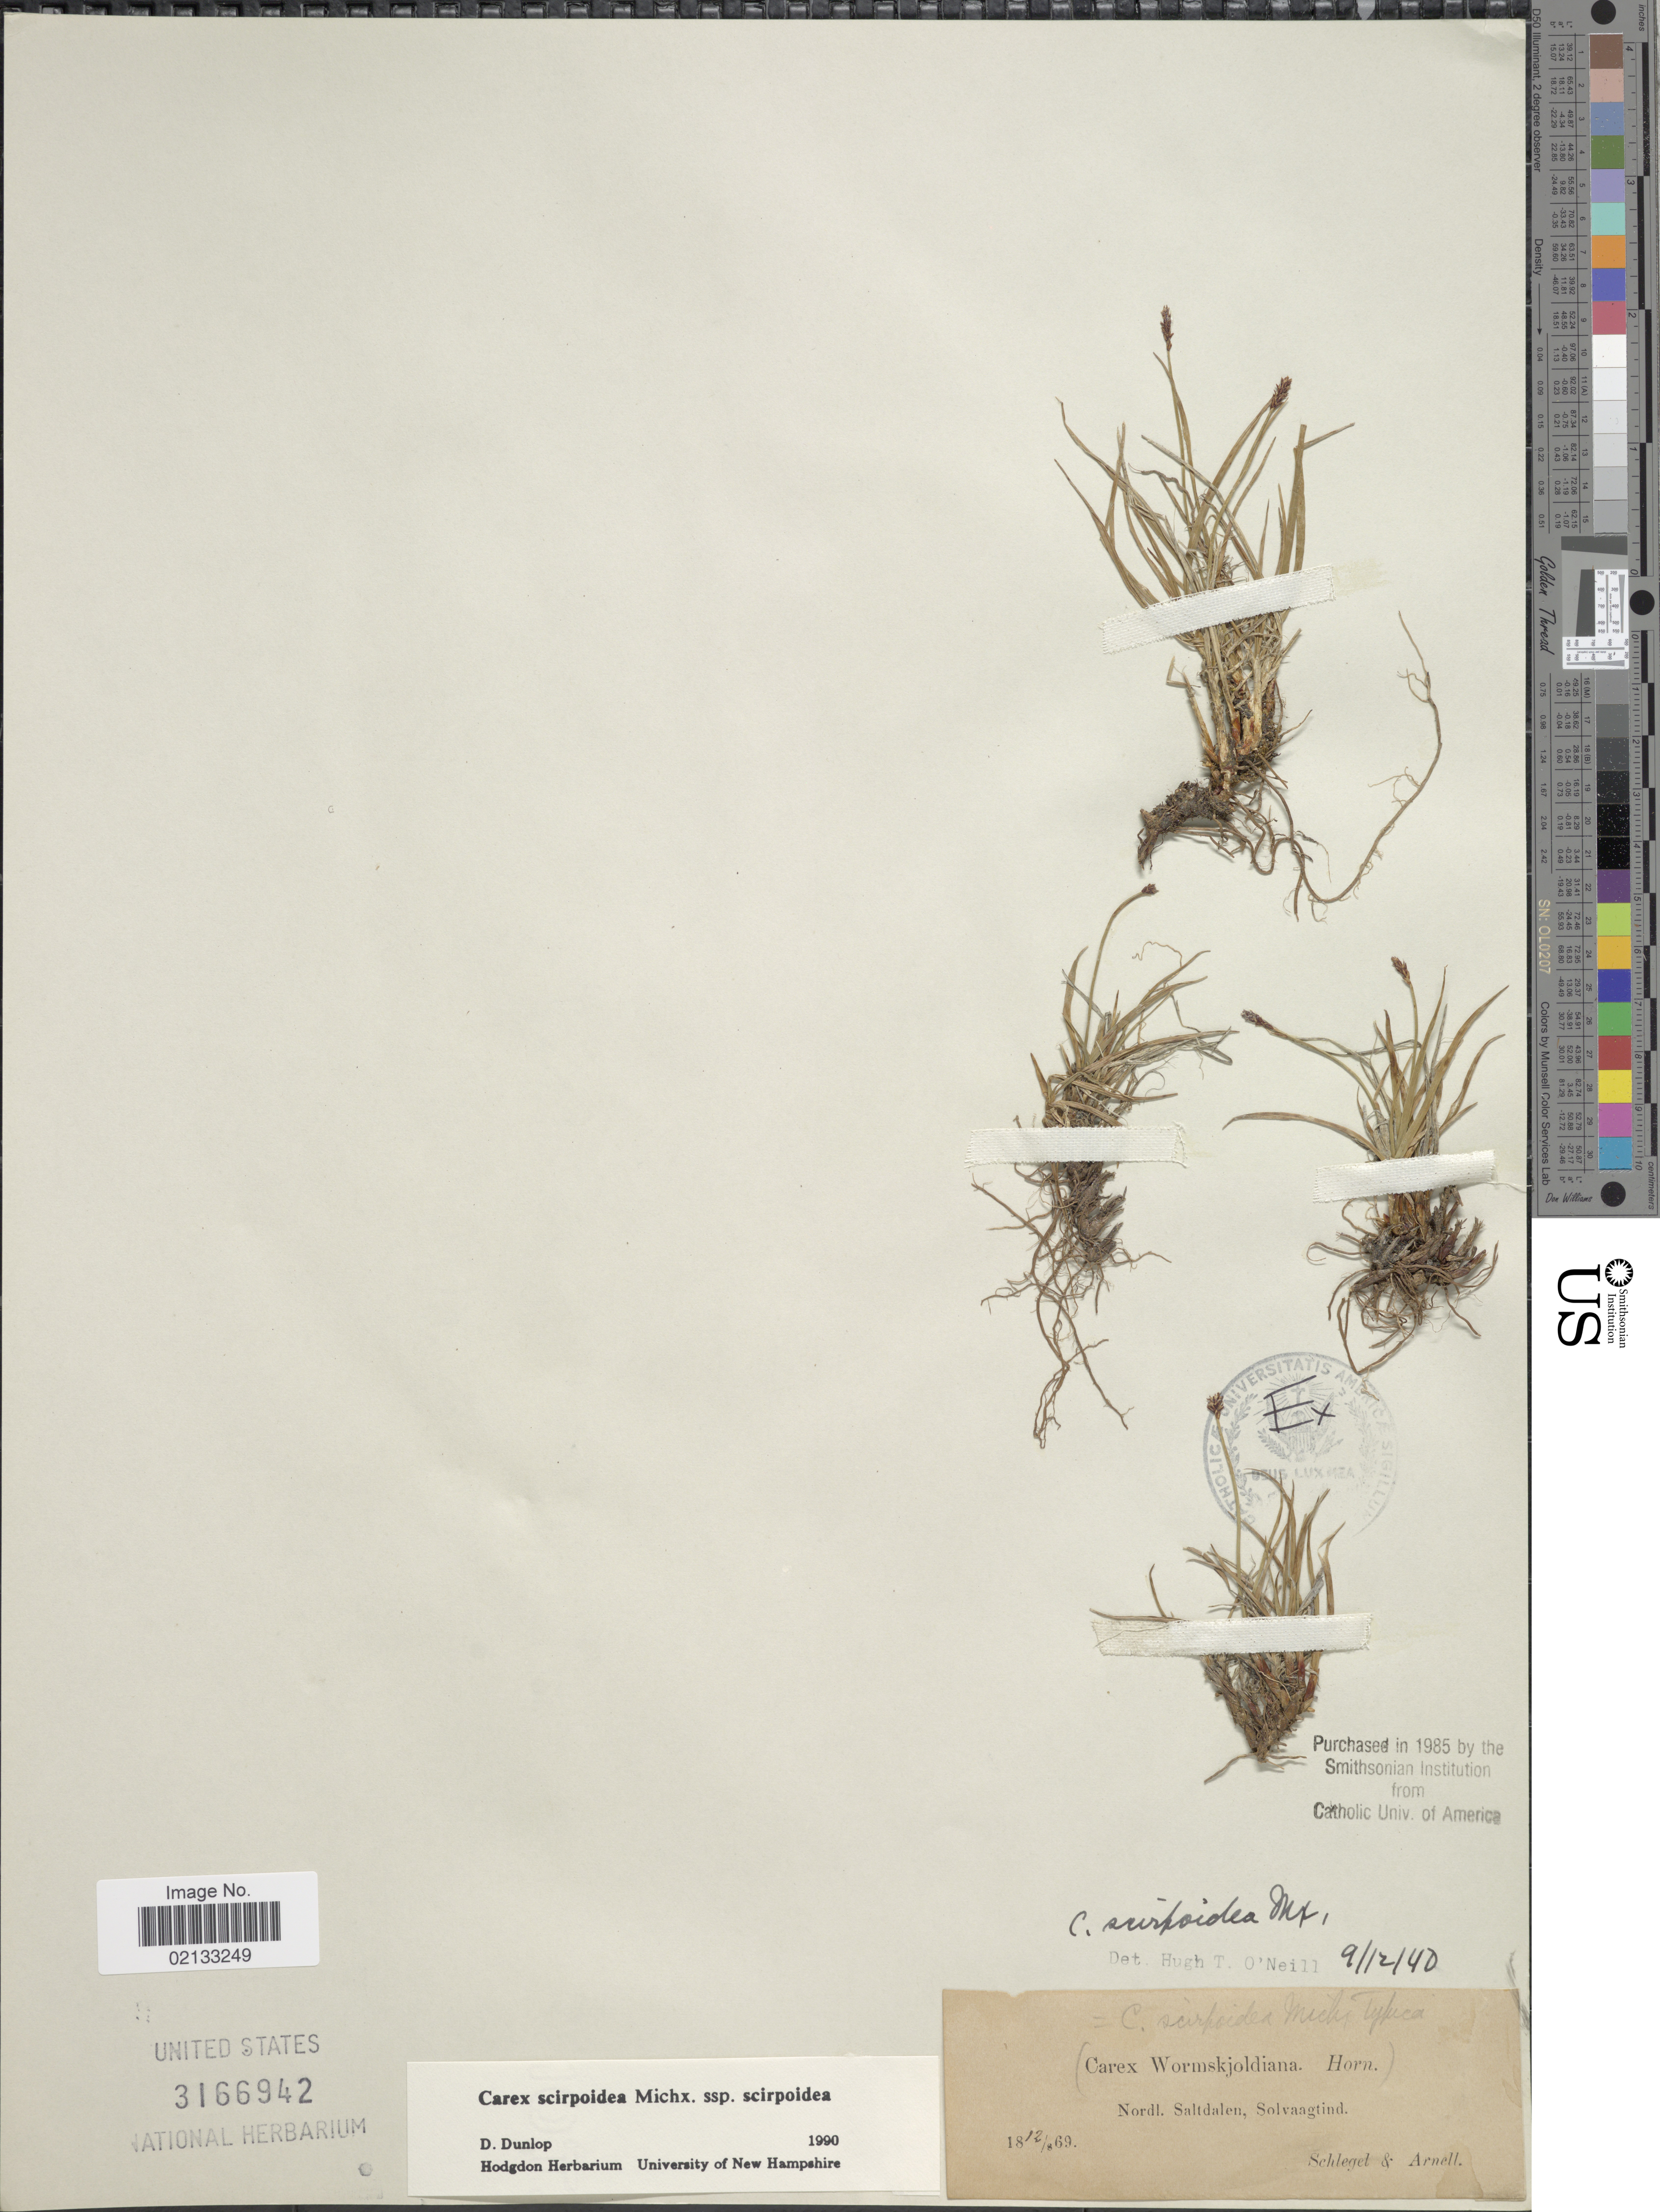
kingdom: Plantae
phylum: Tracheophyta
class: Liliopsida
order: Poales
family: Cyperaceae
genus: Carex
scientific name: Carex scirpoidea subsp. scirpoidea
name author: Michx.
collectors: Schlegel & Arnell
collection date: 1869-08-12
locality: Nordl. Saltdalen, Solvaagtind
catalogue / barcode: US 3166942